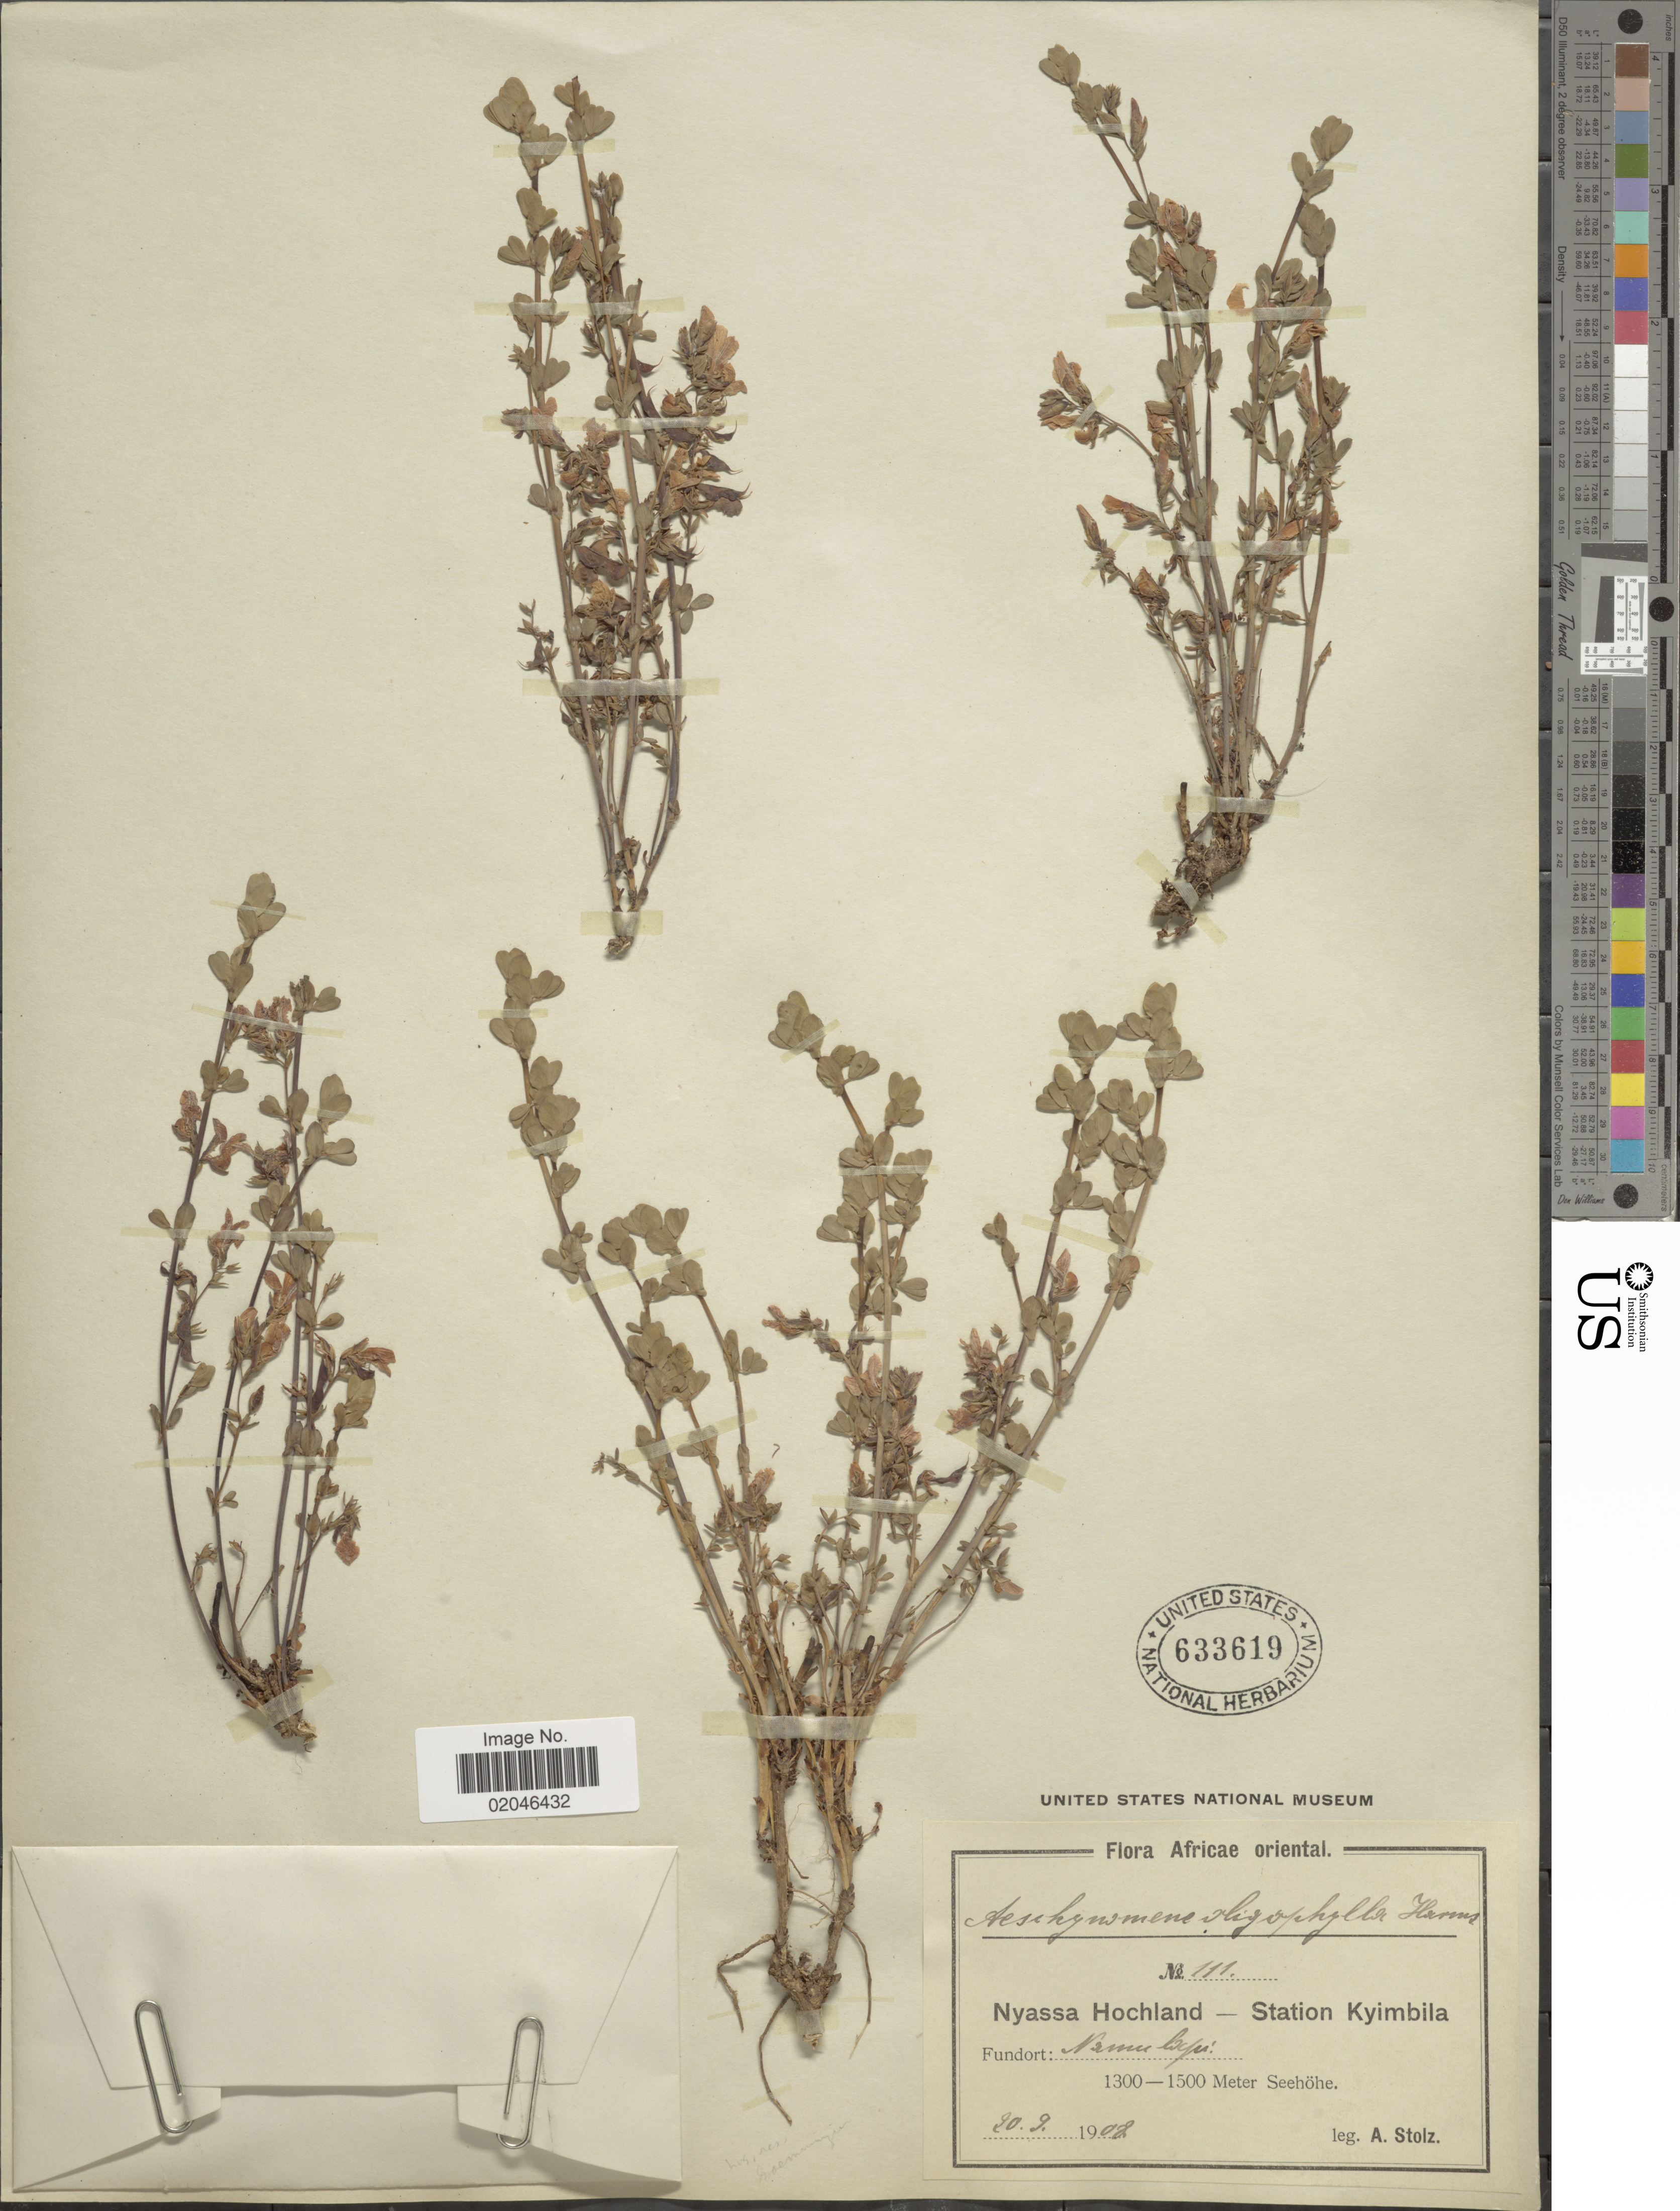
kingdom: Plantae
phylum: Tracheophyta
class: Magnoliopsida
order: Fabales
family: Fabaceae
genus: Aeschynomene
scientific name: Aeschynomene oligophylla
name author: Harms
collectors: A. Stolz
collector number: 111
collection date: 1908-09-20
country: Tanzania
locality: Nyassa Hochland - Station Kyimbila. Namuloqu [interpreted]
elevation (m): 1300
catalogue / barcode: US 633619